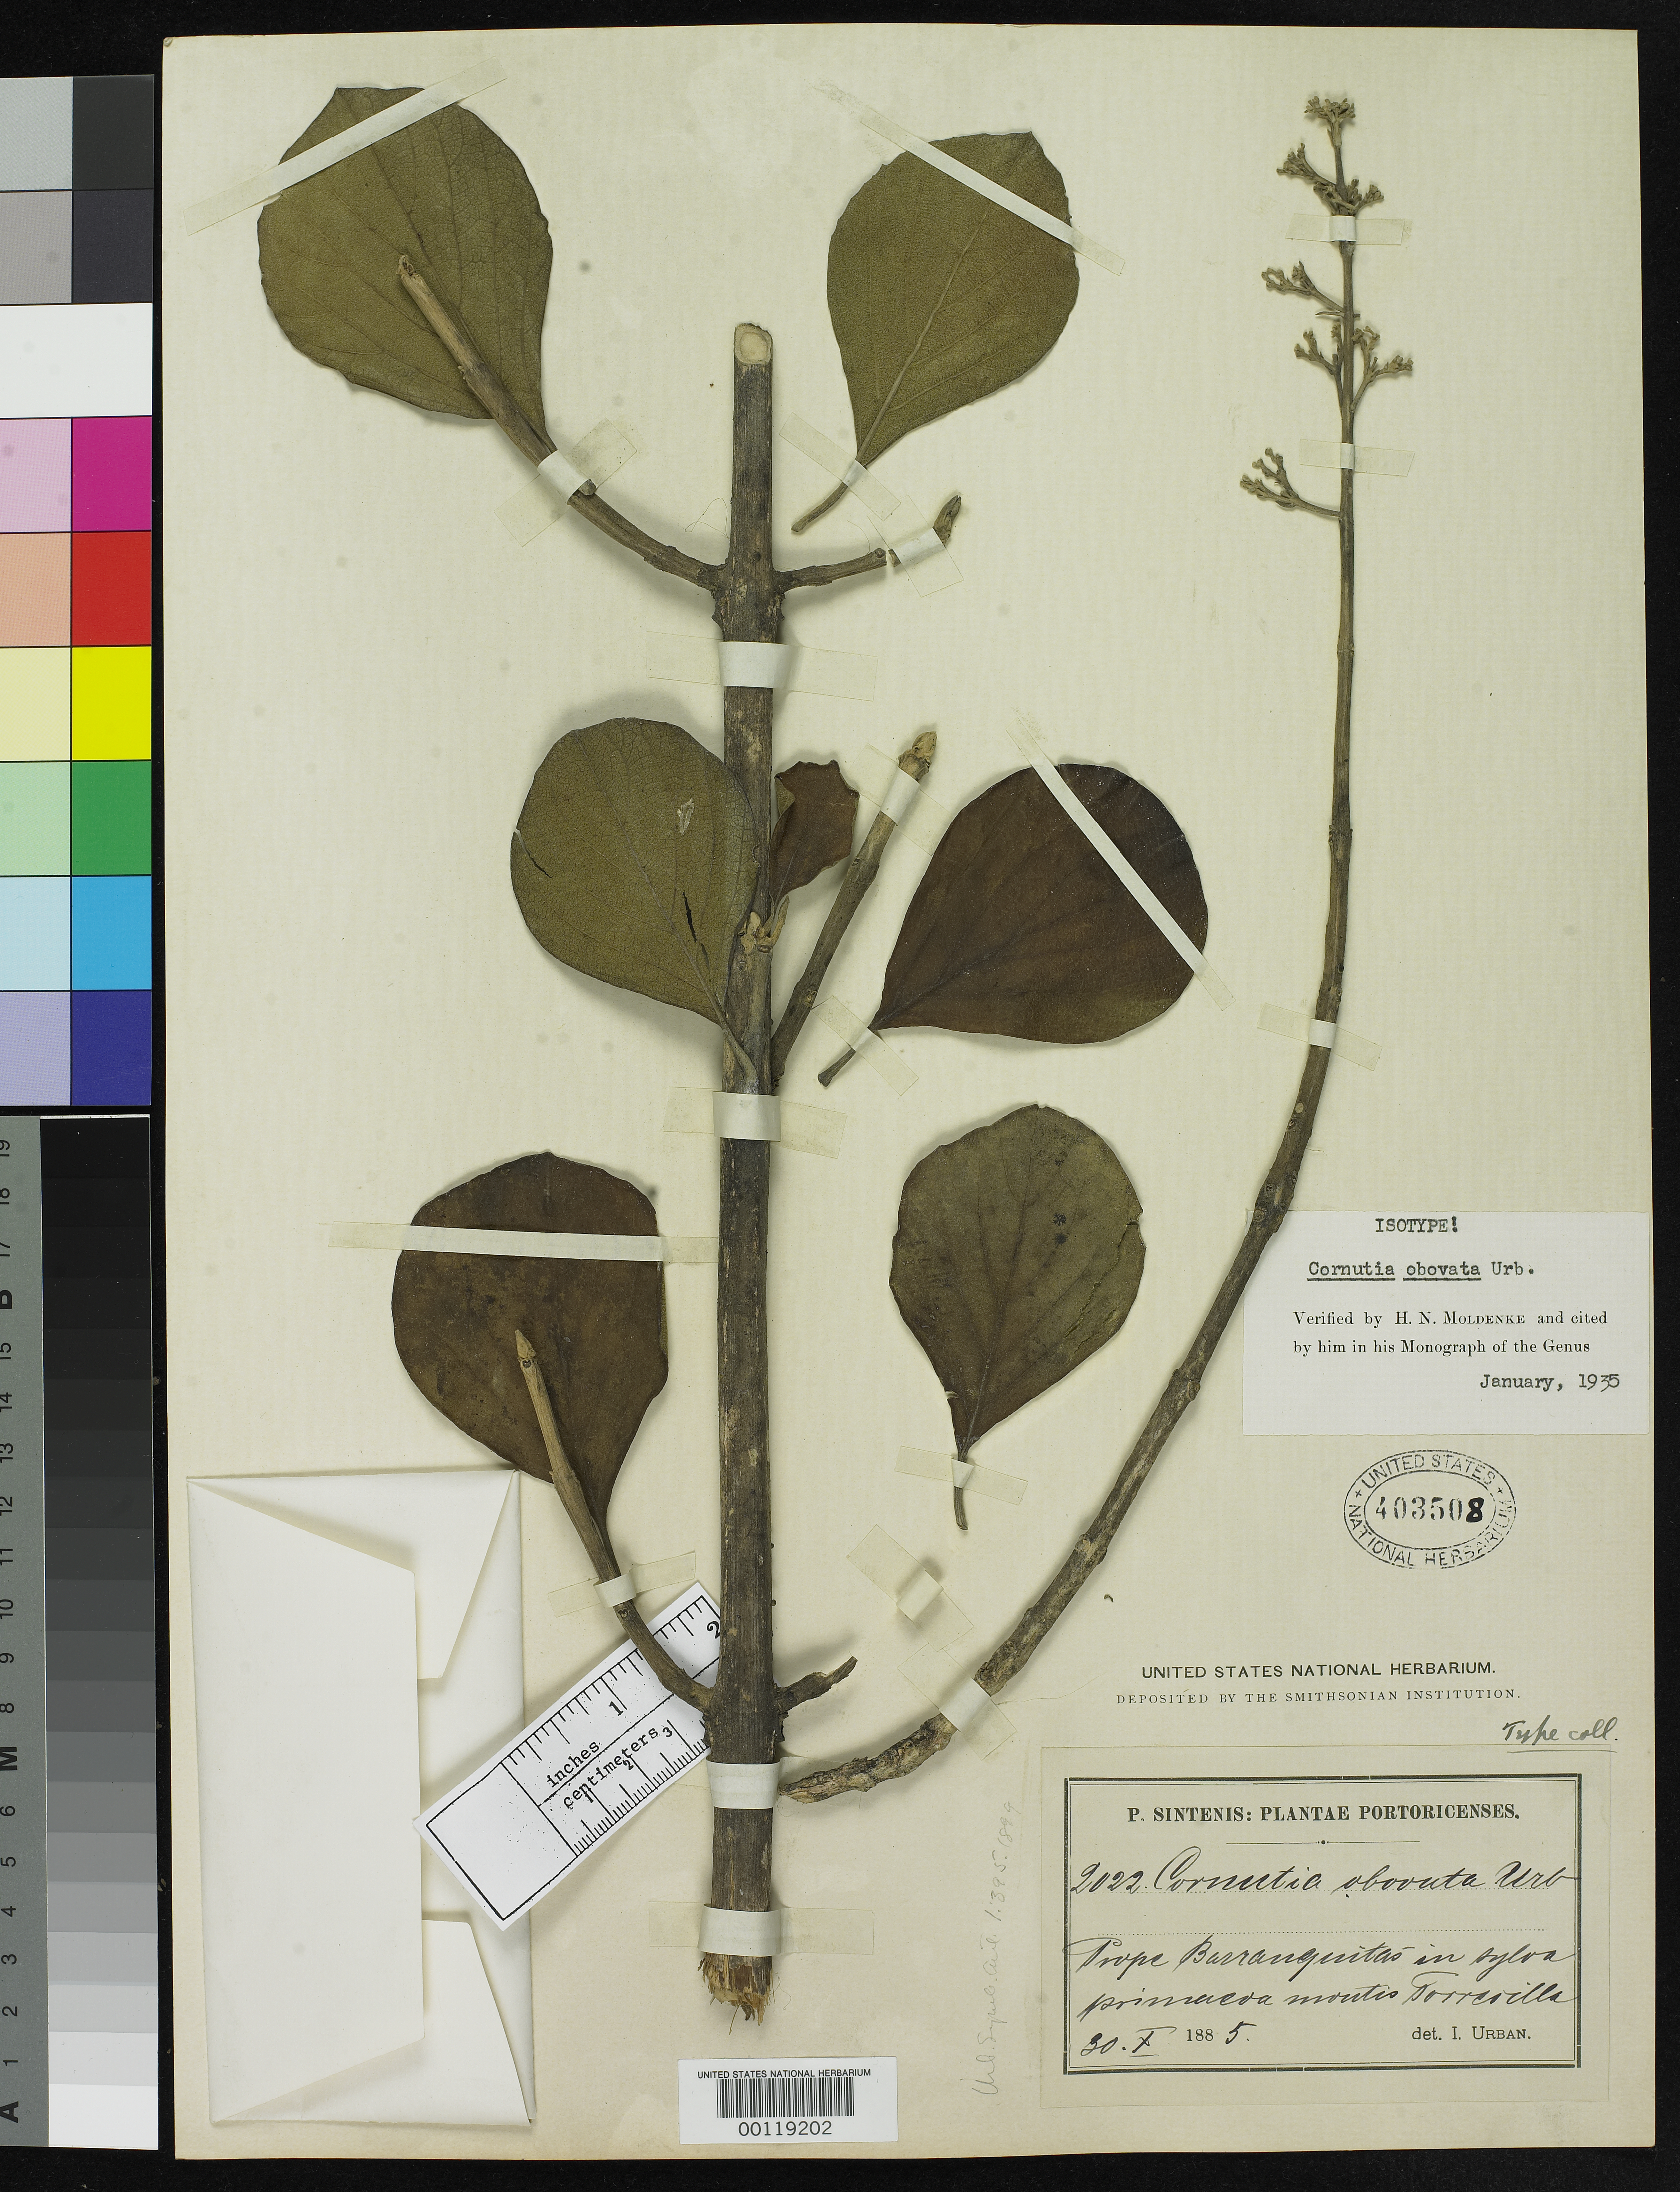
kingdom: Plantae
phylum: Tracheophyta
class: Magnoliopsida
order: Lamiales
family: Lamiaceae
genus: Cornutia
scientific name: Cornutia obovata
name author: Urb.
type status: Isotype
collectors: P. Sintenis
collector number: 2022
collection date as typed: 30 Oct 1885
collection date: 1885-10-30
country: Puerto Rico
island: Greater Antilles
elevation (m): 1130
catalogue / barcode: US 403508